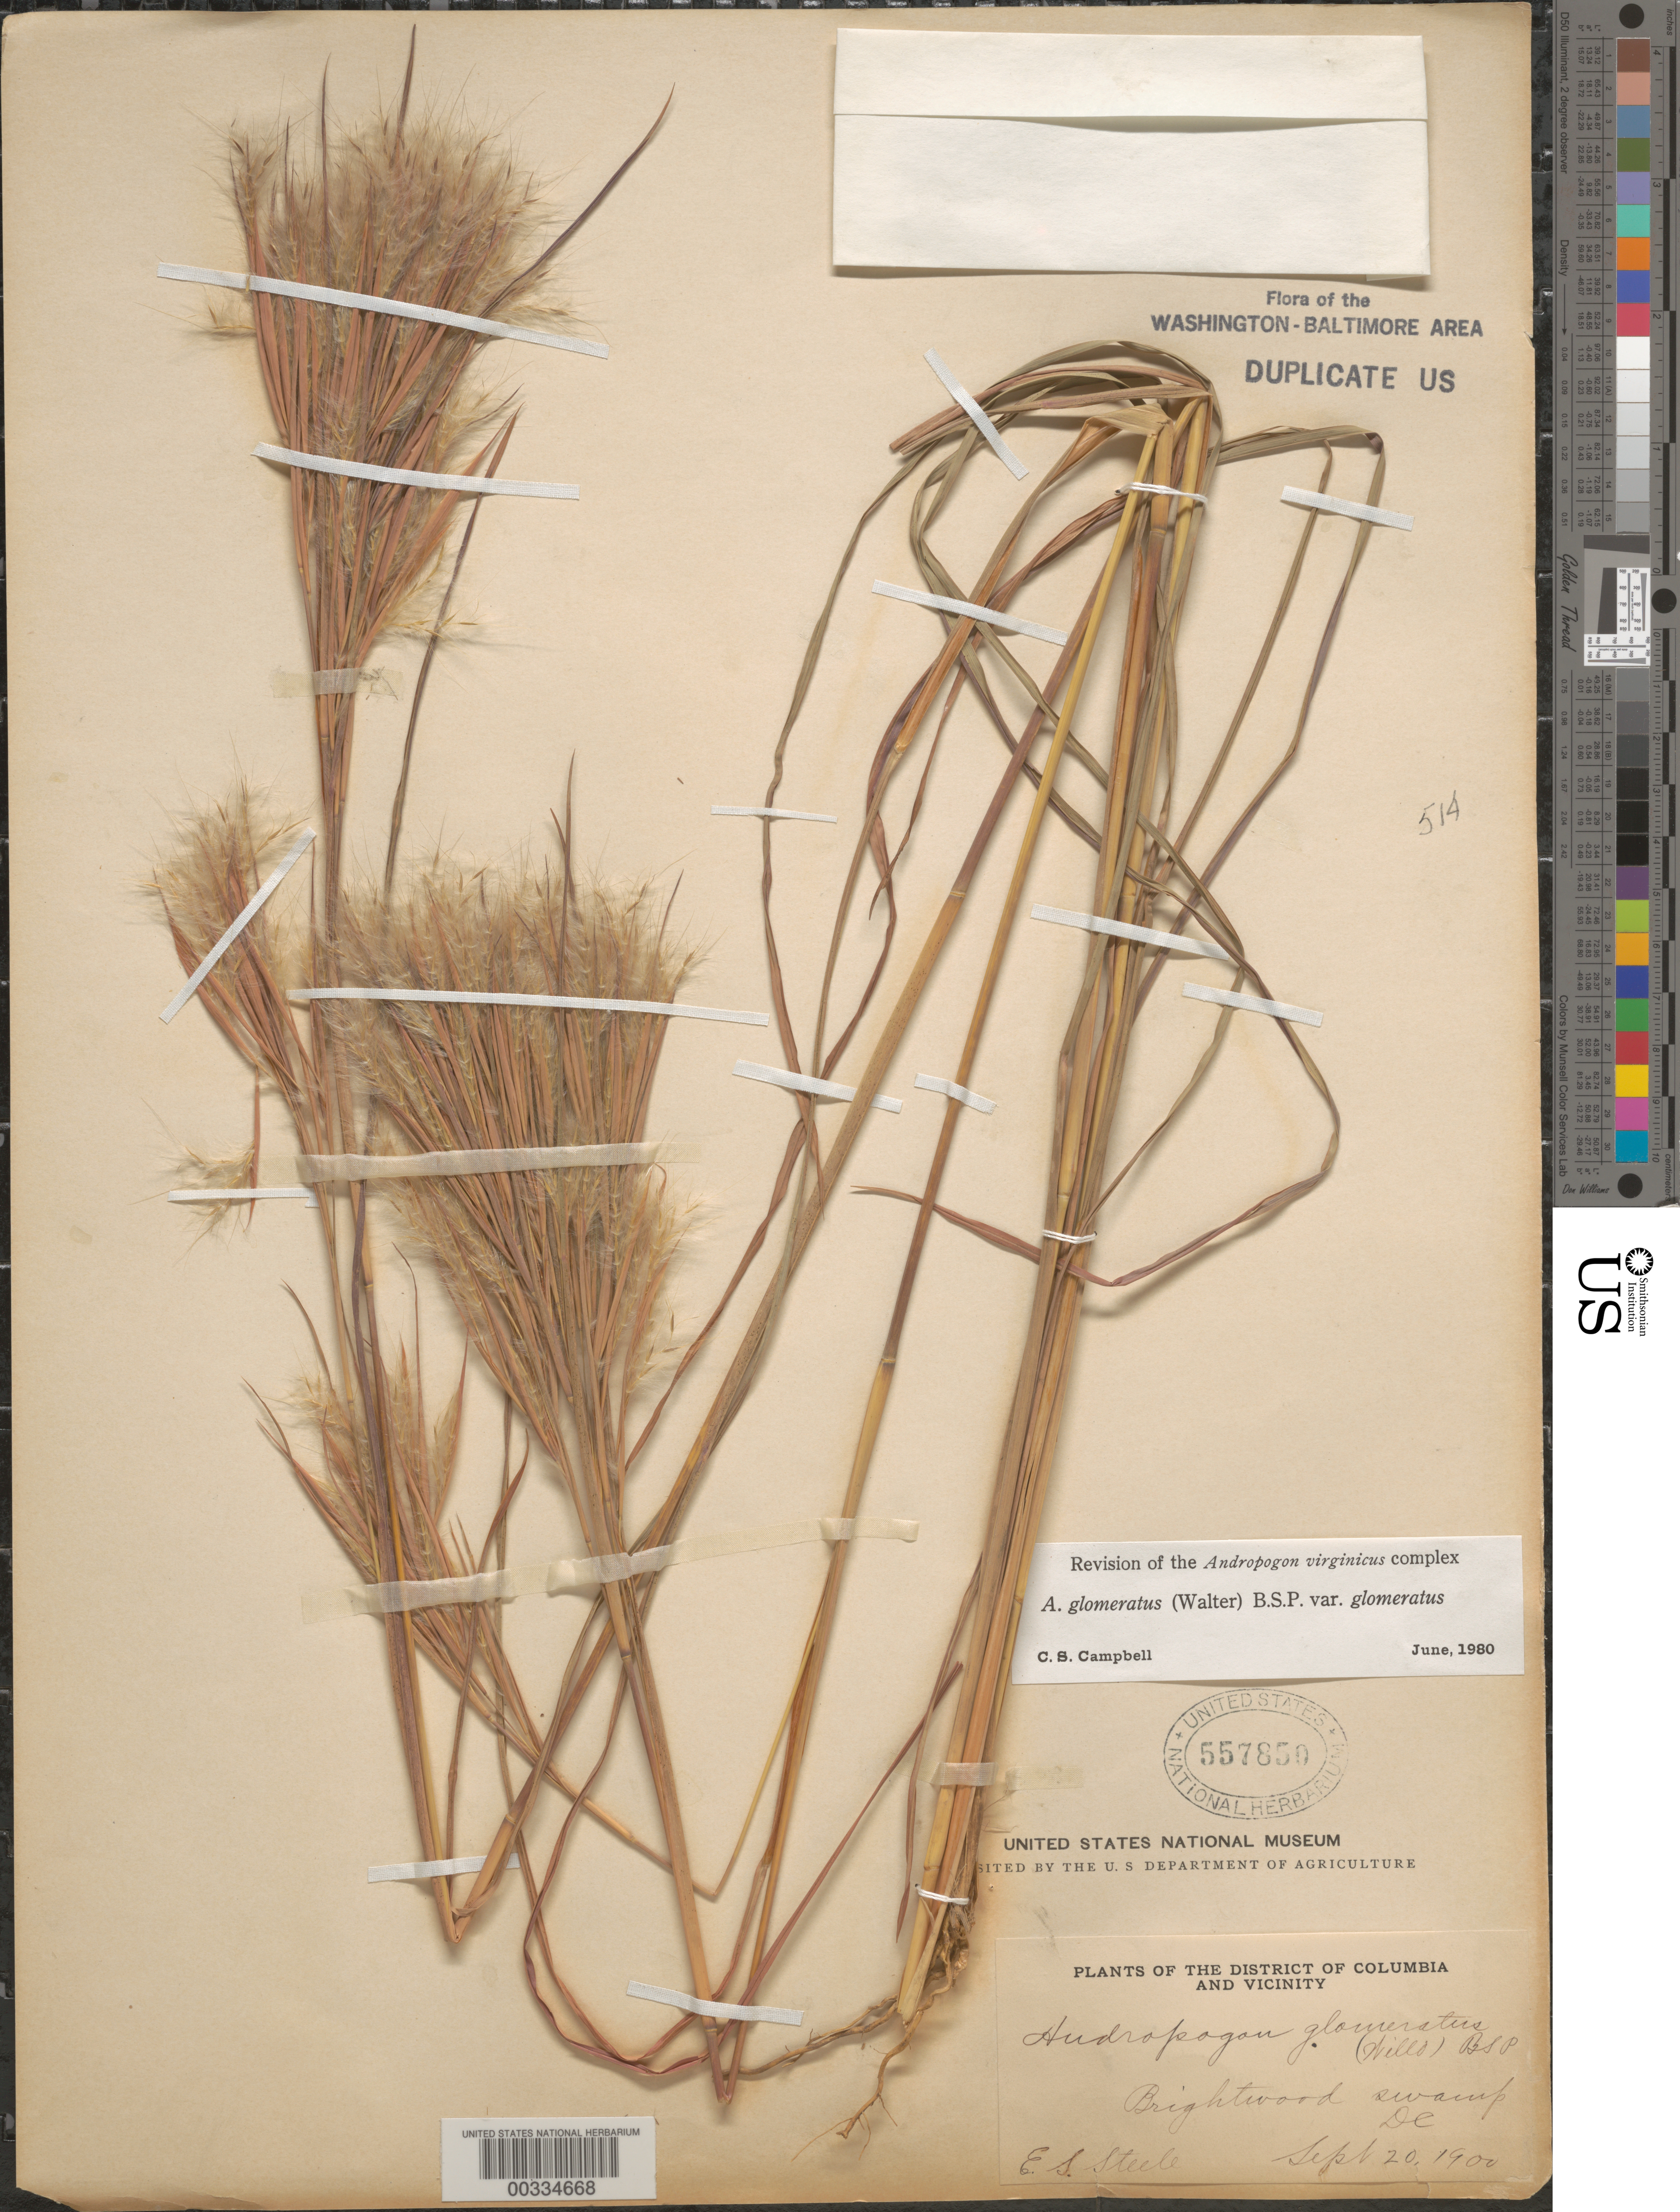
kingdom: Plantae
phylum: Tracheophyta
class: Liliopsida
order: Poales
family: Poaceae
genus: Andropogon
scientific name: Andropogon glomeratus var. glomeratus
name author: (Walter) Britton, Stearns & Poggenb.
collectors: E. Steele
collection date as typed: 20 Sep 1900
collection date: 1900-09-20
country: United States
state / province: District of Columbia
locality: Brightwood swamp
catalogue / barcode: US 557850